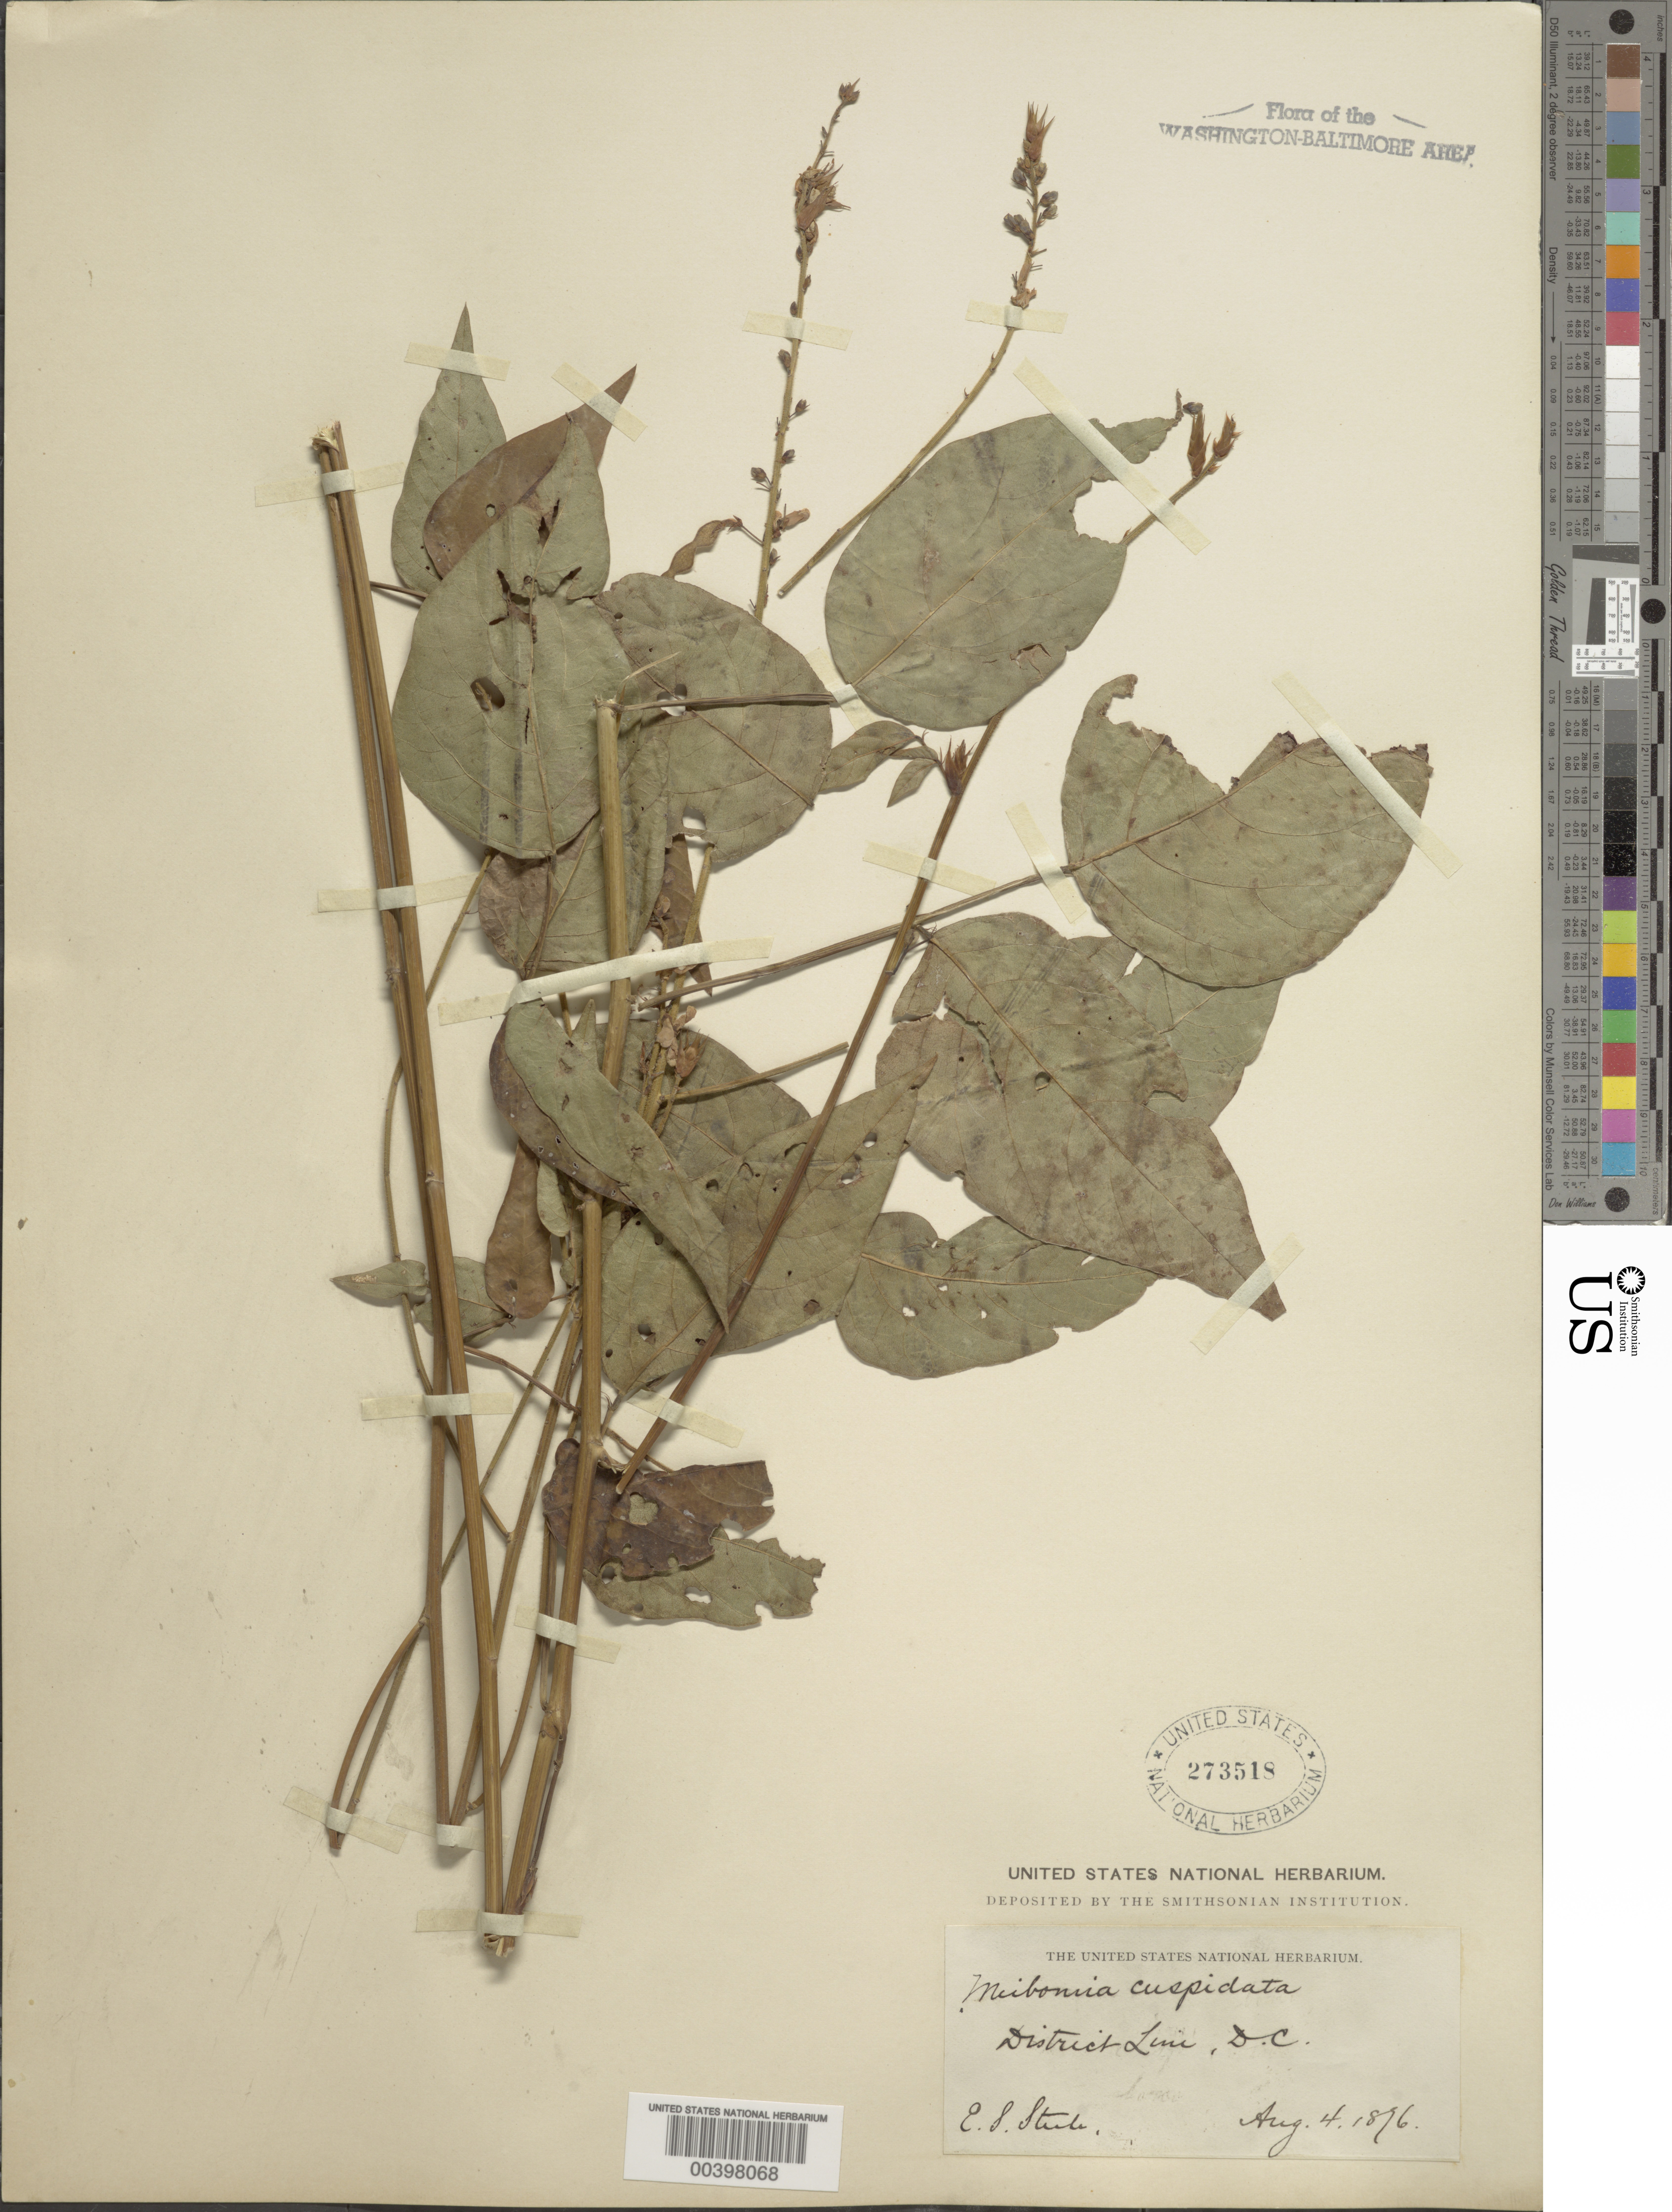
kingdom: Plantae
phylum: Tracheophyta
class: Magnoliopsida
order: Fabales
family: Fabaceae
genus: Desmodium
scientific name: Desmodium cuspidatum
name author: (Muhl. ex Willd.) Loudon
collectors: E. Steele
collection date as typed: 04 Aug 1896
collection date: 1896-08-04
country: United States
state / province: District of Columbia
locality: District Line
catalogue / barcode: US 273518